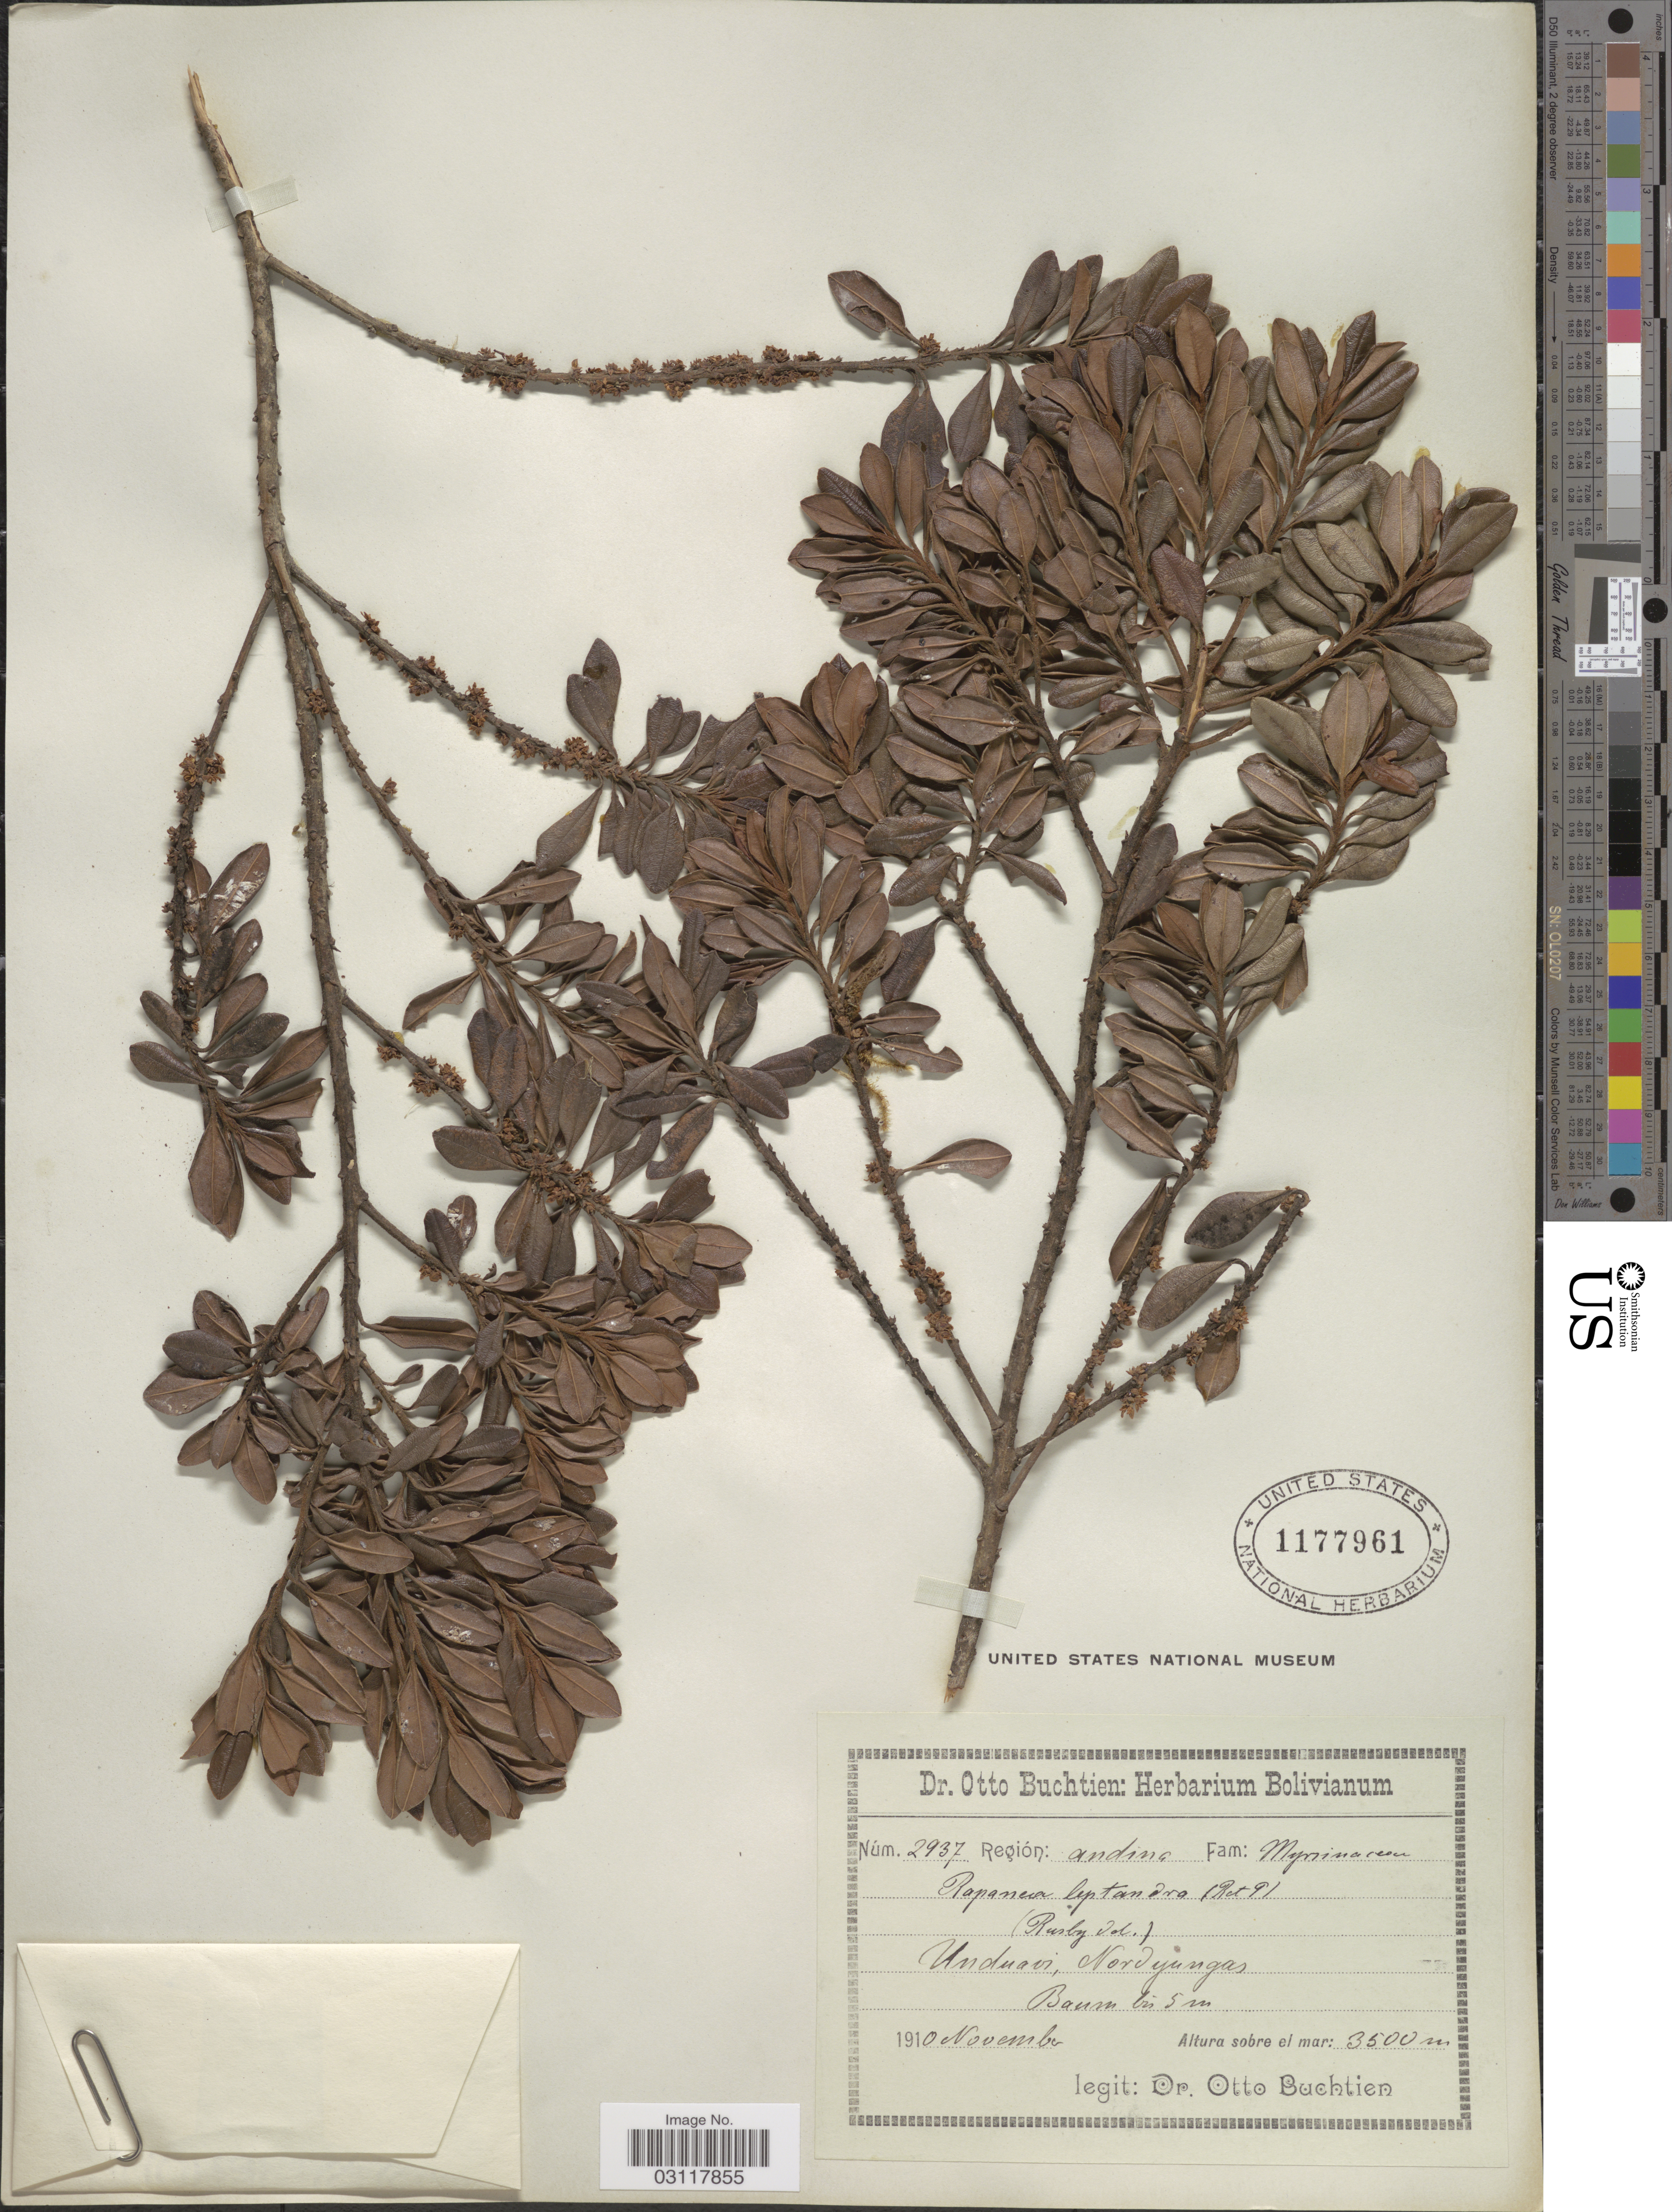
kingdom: Plantae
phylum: Tracheophyta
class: Magnoliopsida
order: Ericales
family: Primulaceae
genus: Rapanea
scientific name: Rapanea dependens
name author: (Ruiz & Pav.) Mez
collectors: O. Buchtien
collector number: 2937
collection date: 1910-11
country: Bolivia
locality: Región: andina. Unduavi, Nordyungas.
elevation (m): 3500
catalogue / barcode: US 1177961